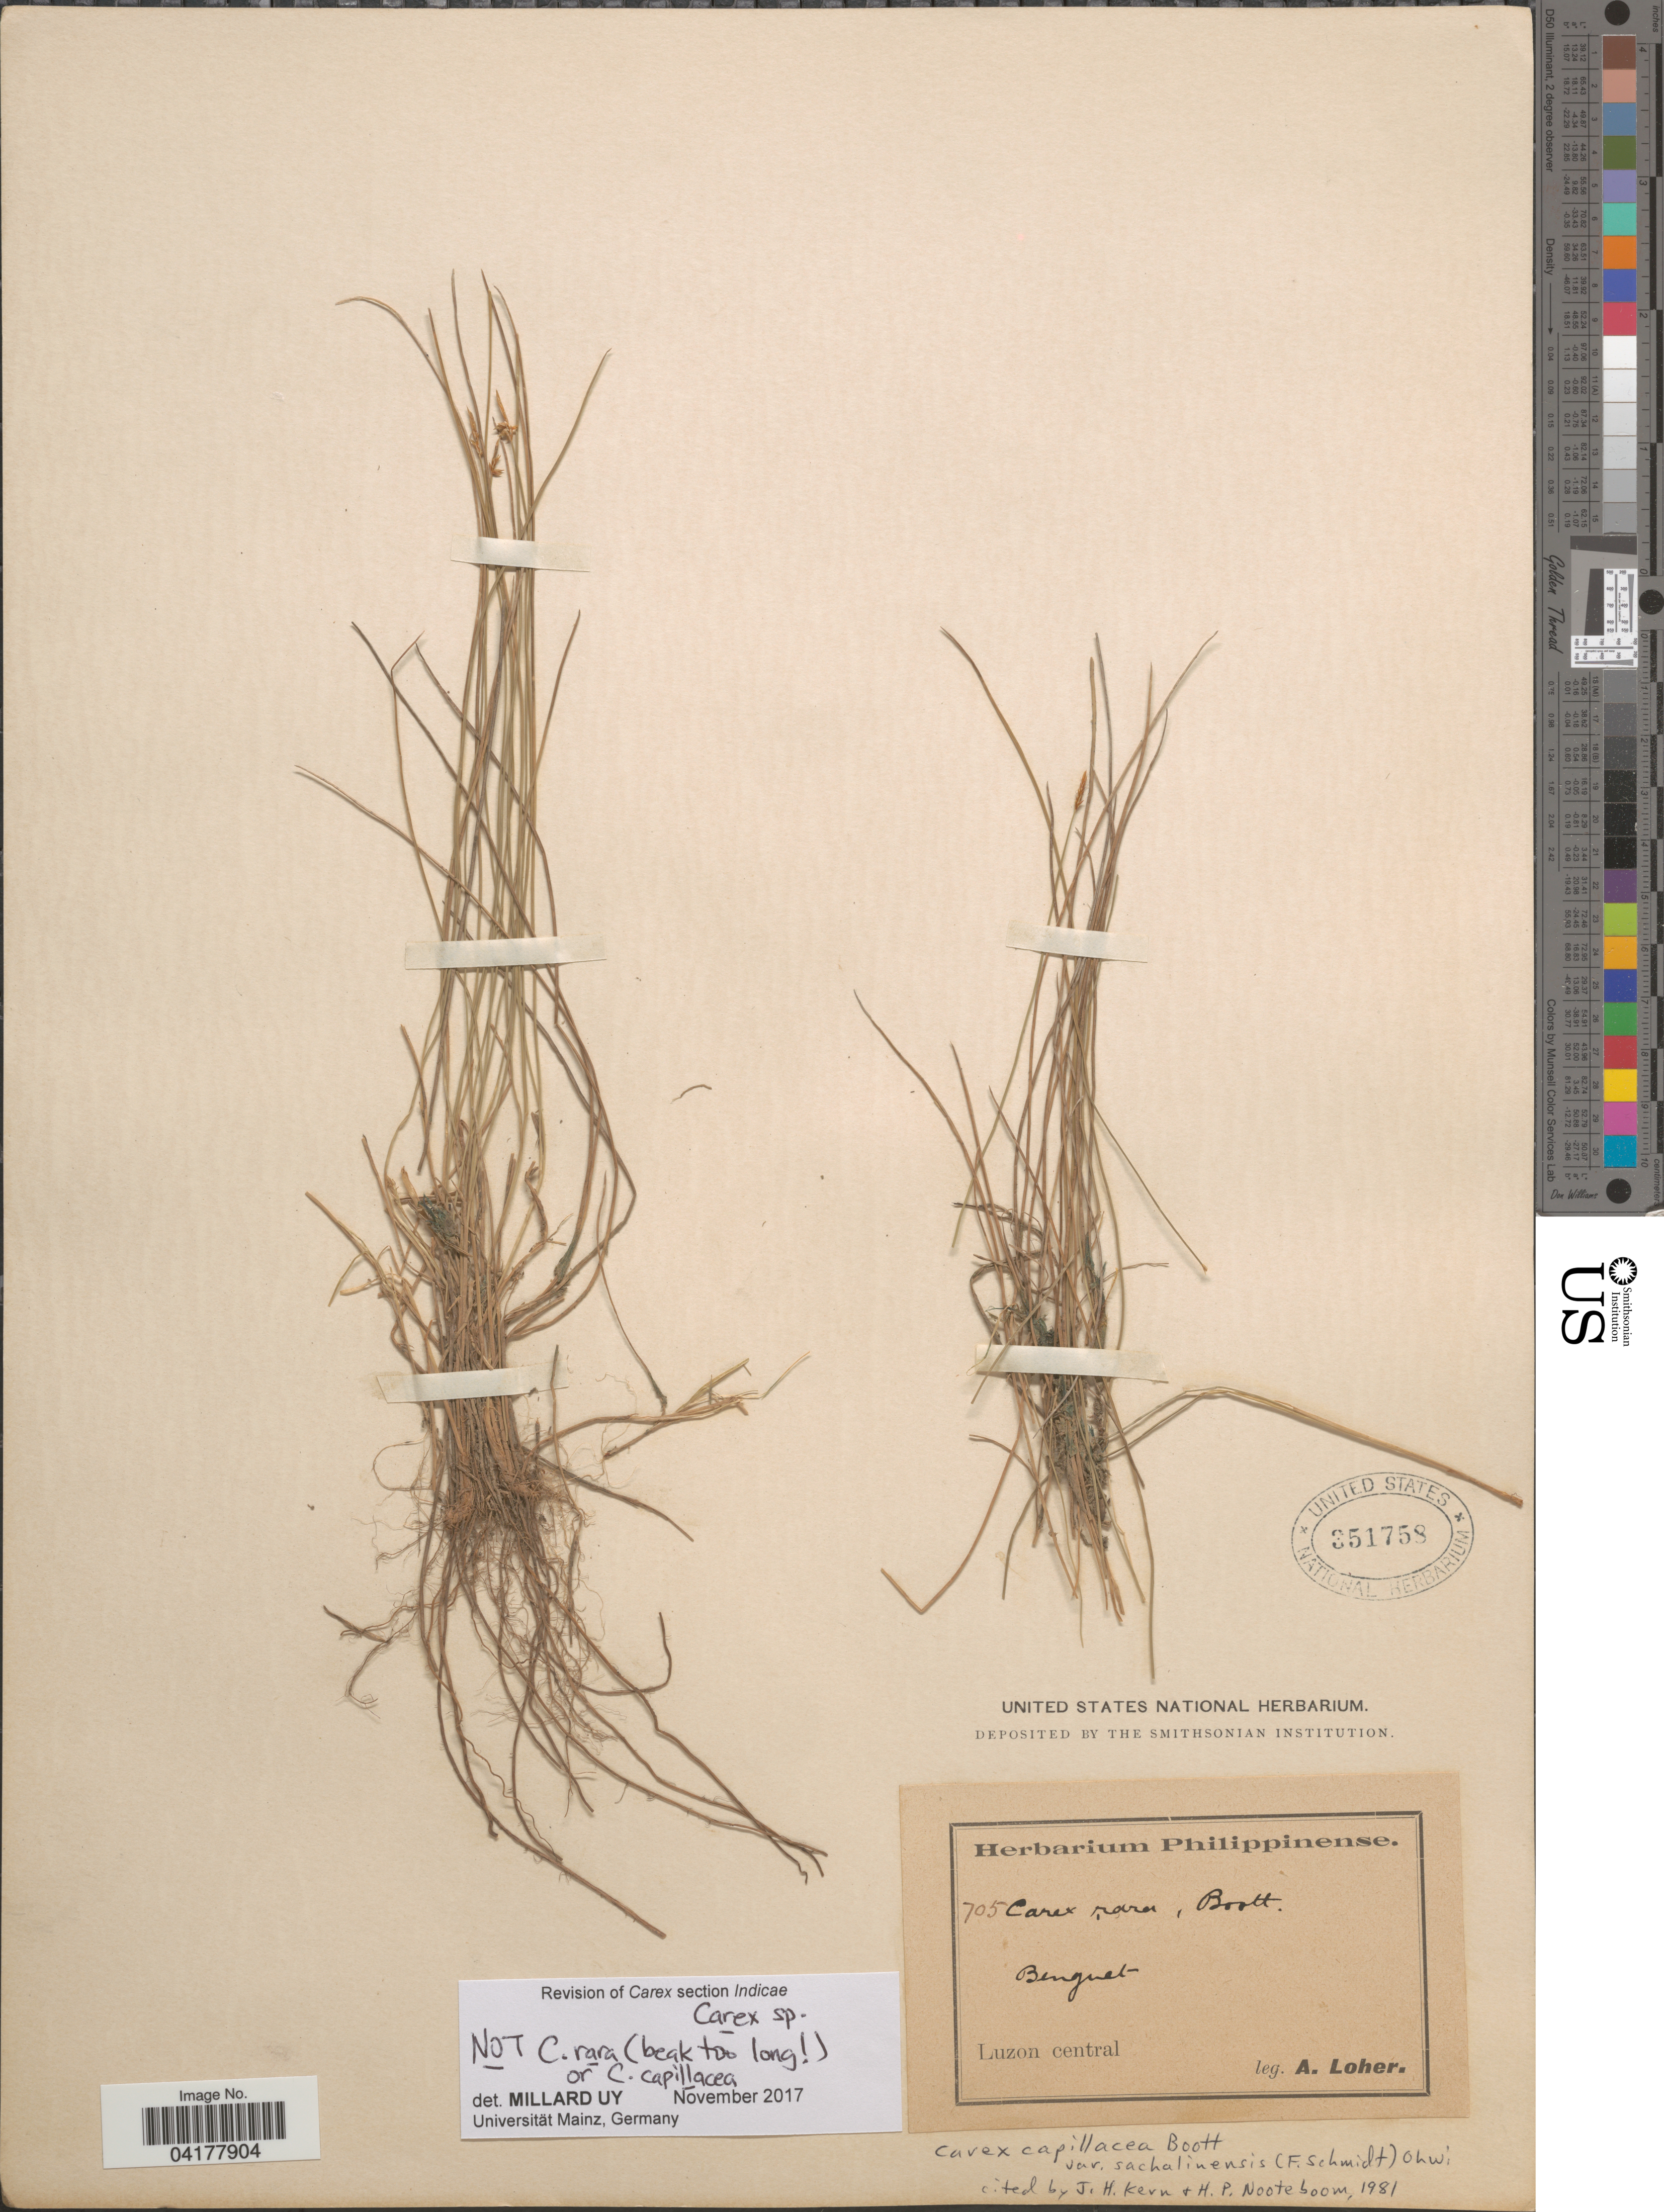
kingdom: Plantae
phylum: Tracheophyta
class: Liliopsida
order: Poales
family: Cyperaceae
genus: Carex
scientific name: Carex sp.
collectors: A. Loher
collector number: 705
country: Philippines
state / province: Central Luzon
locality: Benguet. Luzon central.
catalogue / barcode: US 351758